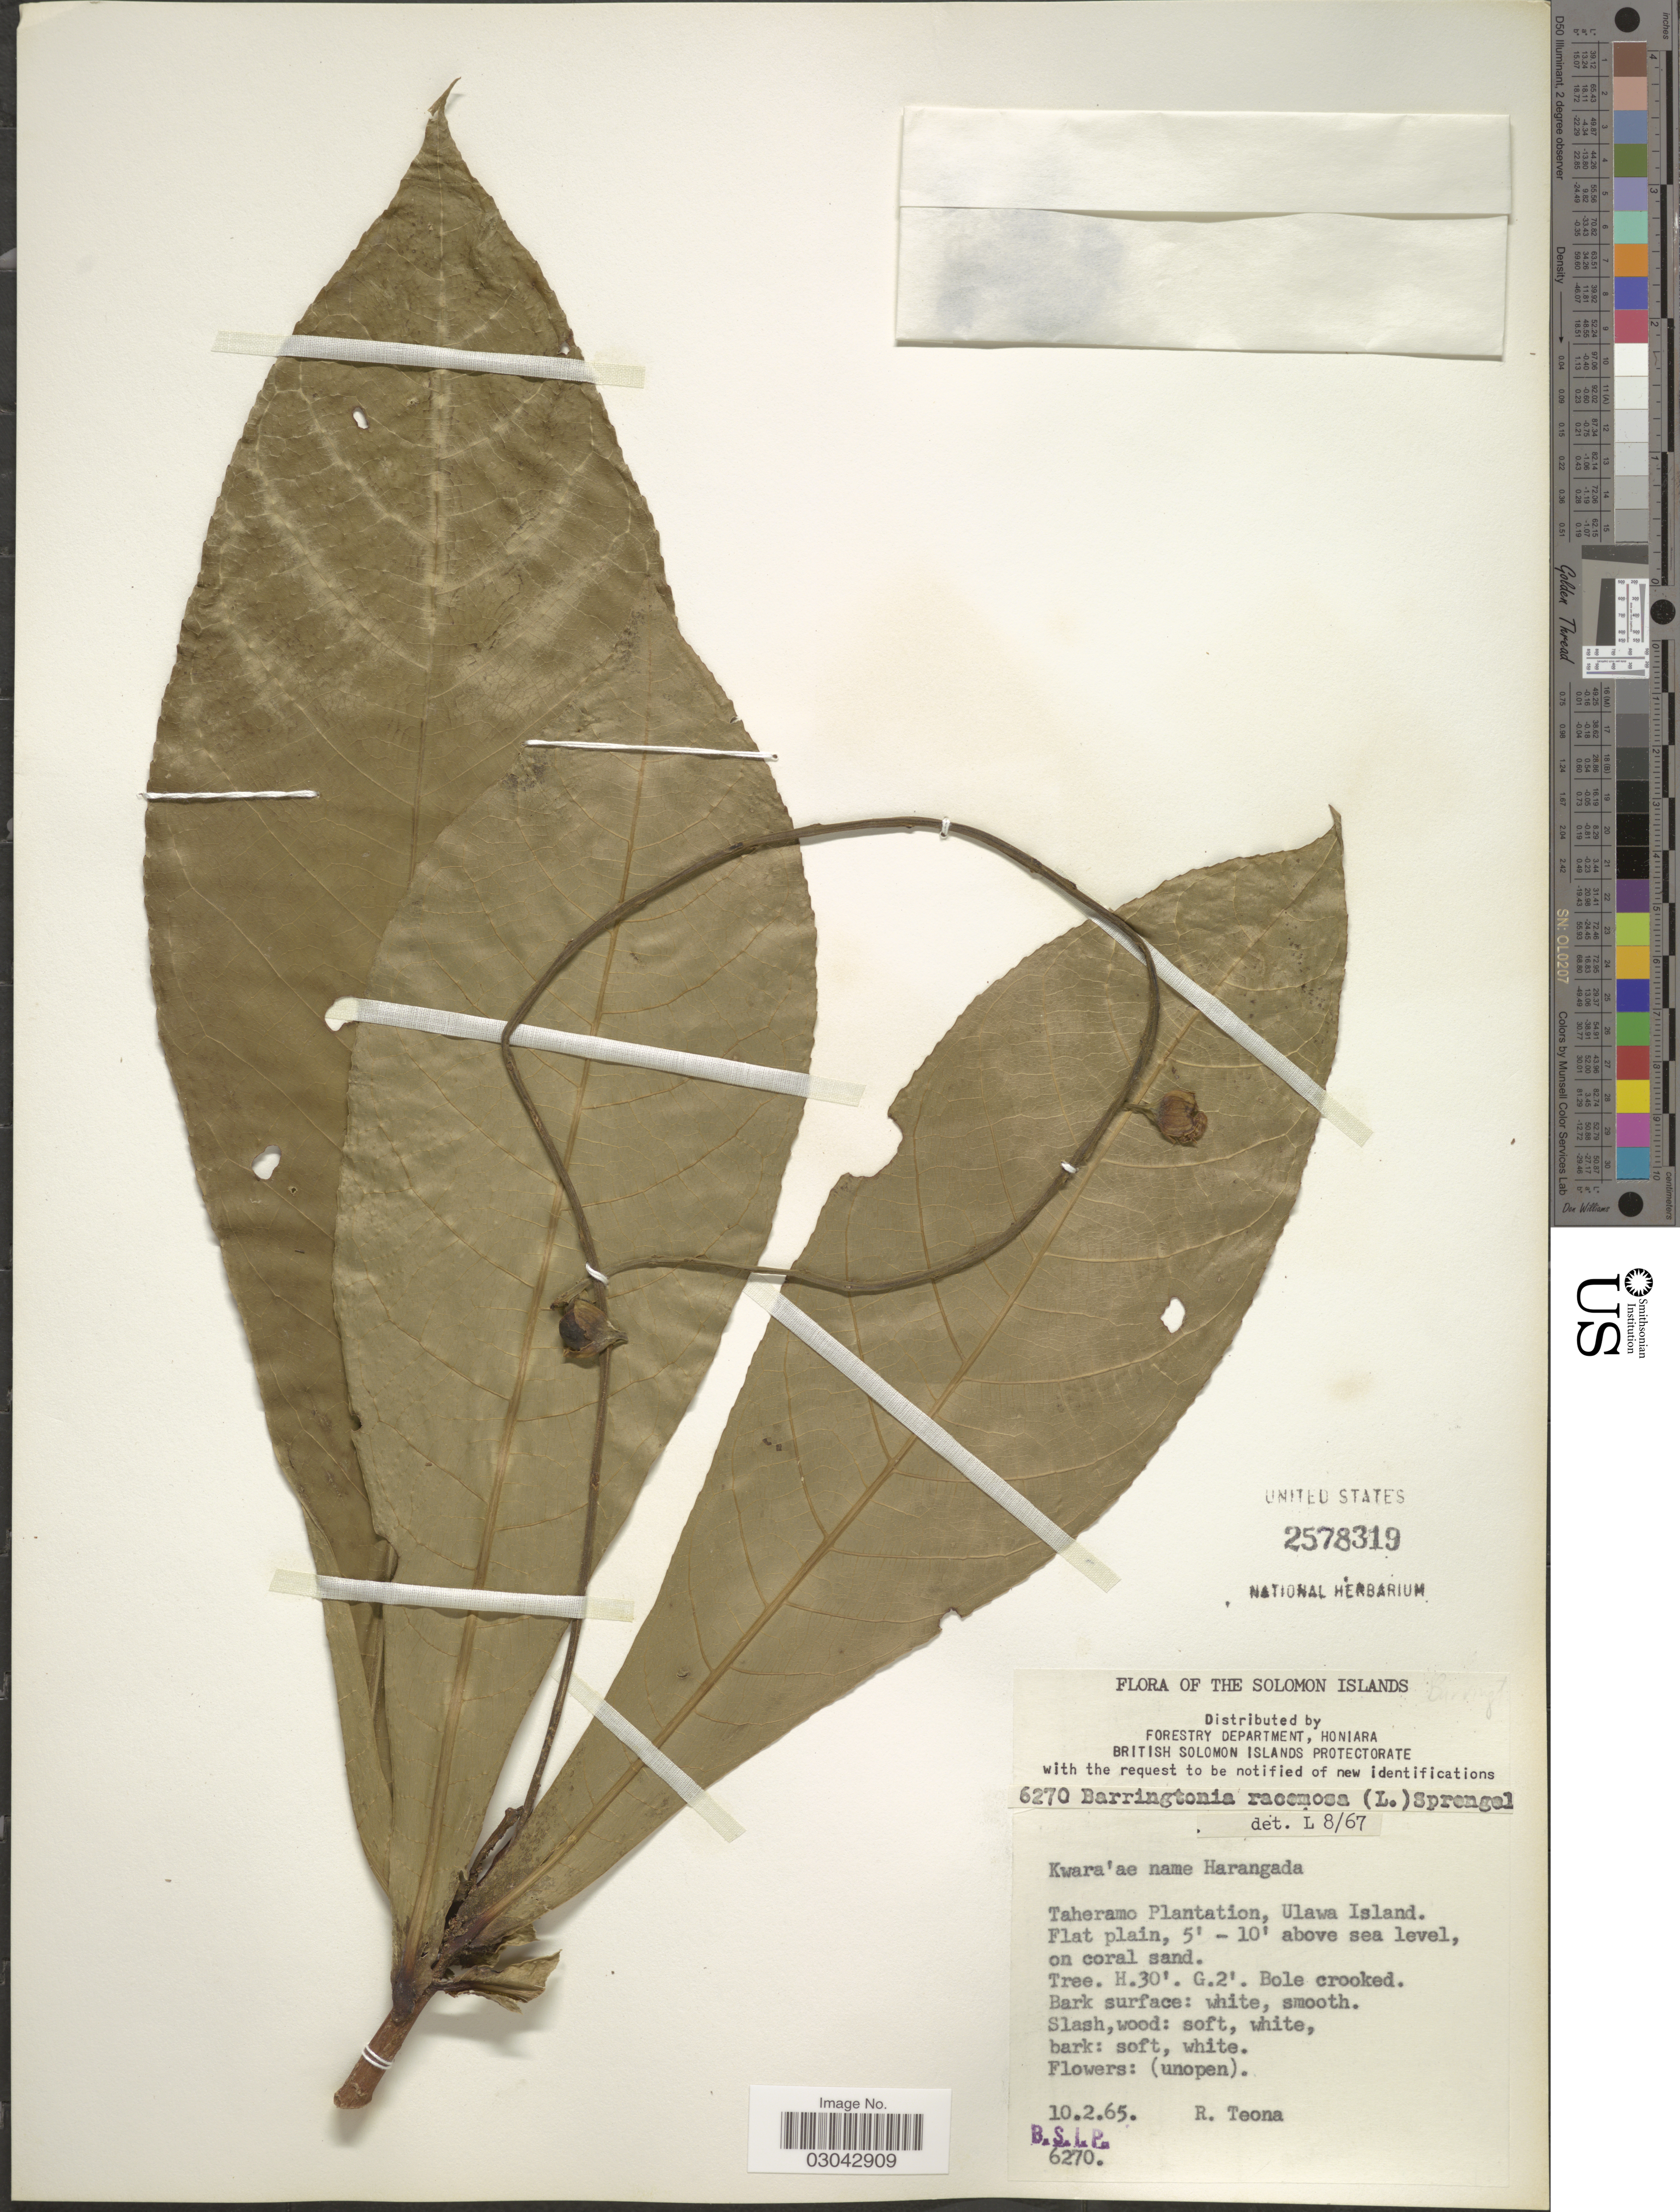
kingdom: Plantae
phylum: Tracheophyta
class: Magnoliopsida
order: Ericales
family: Lecythidaceae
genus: Barringtonia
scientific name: Barringtonia racemosa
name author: (L.) Spreng.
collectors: R. Teona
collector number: BSIP6270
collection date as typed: Transcribed d/m/y: 10/2/65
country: Solomon Islands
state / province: Solomon Islands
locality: Taheramo Plantation, Ulawa Island.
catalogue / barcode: US 2578319